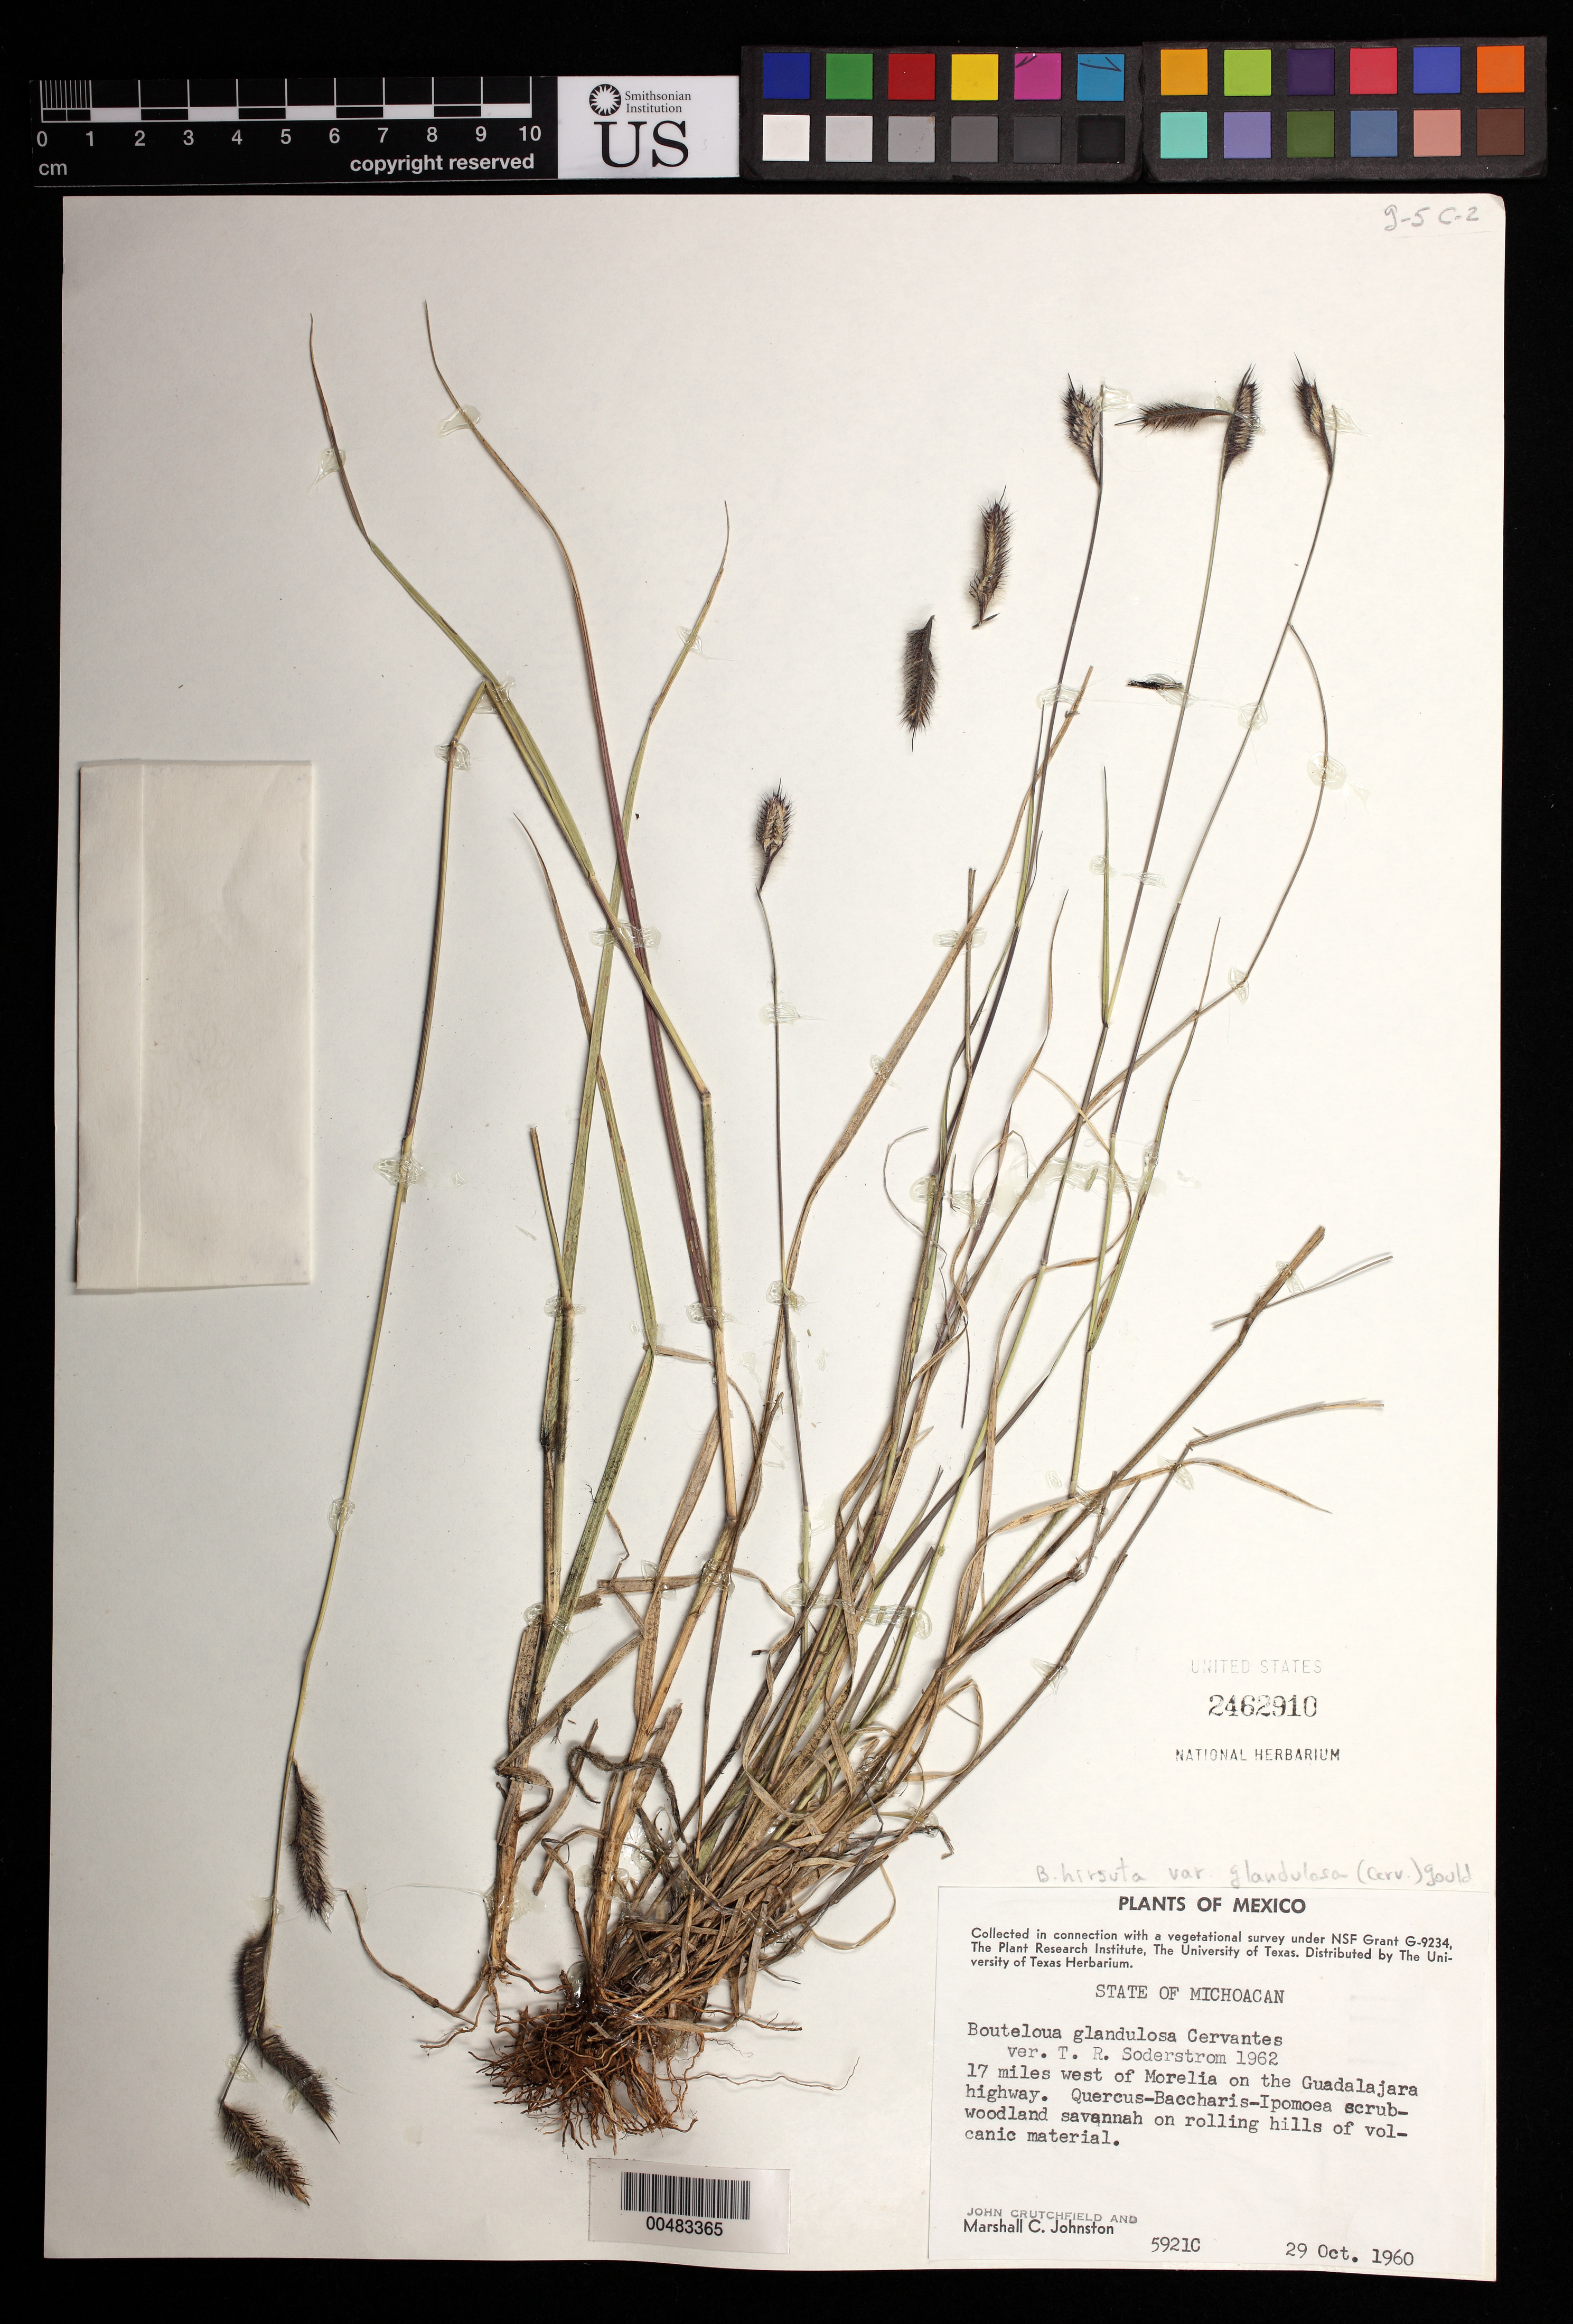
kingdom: Plantae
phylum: Tracheophyta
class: Liliopsida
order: Poales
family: Poaceae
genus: Bouteloua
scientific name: Bouteloua hirsuta var. glandulosa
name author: (Cerv.) Gould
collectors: J. Crutchfield & M. Johnston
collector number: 5921C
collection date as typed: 29 Oct 1960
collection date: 1960-10-29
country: Mexico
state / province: Michoacán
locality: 17 mi W of Morelia on the Guadalajara highway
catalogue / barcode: US 2462910